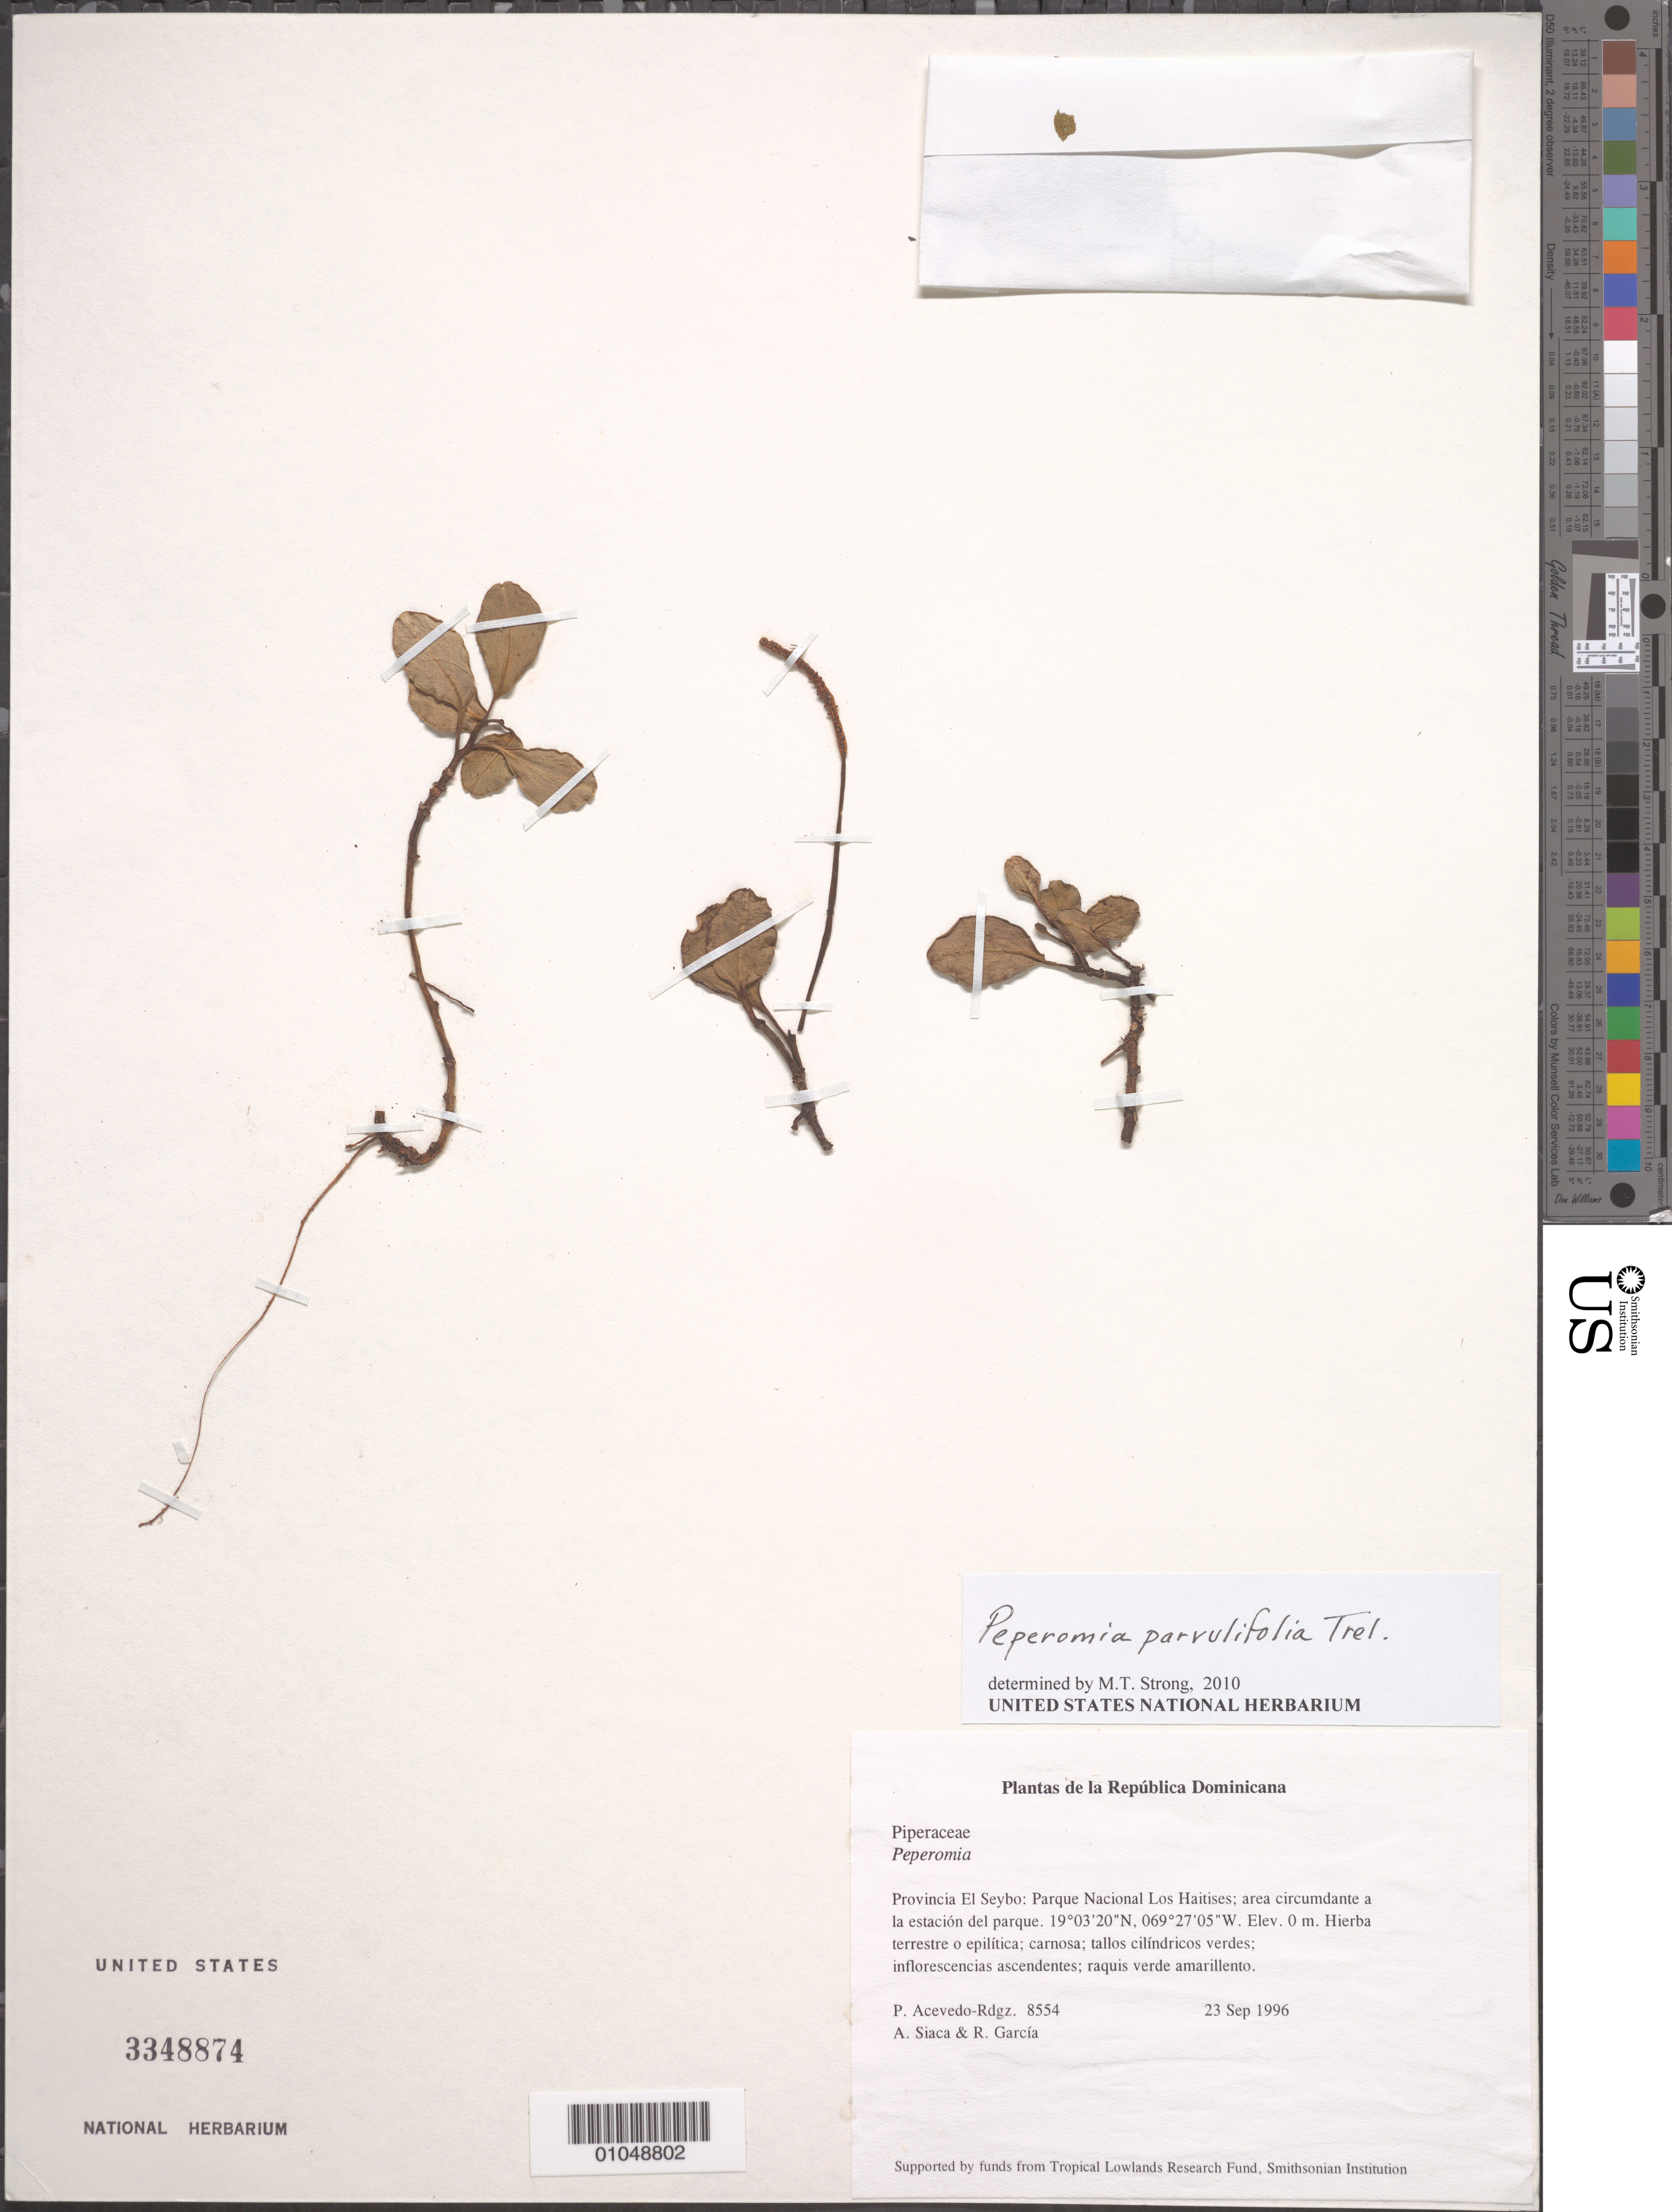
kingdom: Plantae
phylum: Tracheophyta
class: Magnoliopsida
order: Piperales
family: Piperaceae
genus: Peperomia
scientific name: Peperomia parvulifolia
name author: Trel.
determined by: Strong, M. T., (US), Smithsonian Institution - National Museum of Natural History (UNITED STATES)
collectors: P. Acevedo-Rodr., A. Siaca & R. G. García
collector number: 8554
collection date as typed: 23 Sep 1996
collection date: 1996-09-23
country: Dominican Republic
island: Hispaniola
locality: Provincia El Seibo: Parque Nacional Los Haitises; area circumdante a la estación del parque.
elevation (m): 0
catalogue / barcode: US 3348874